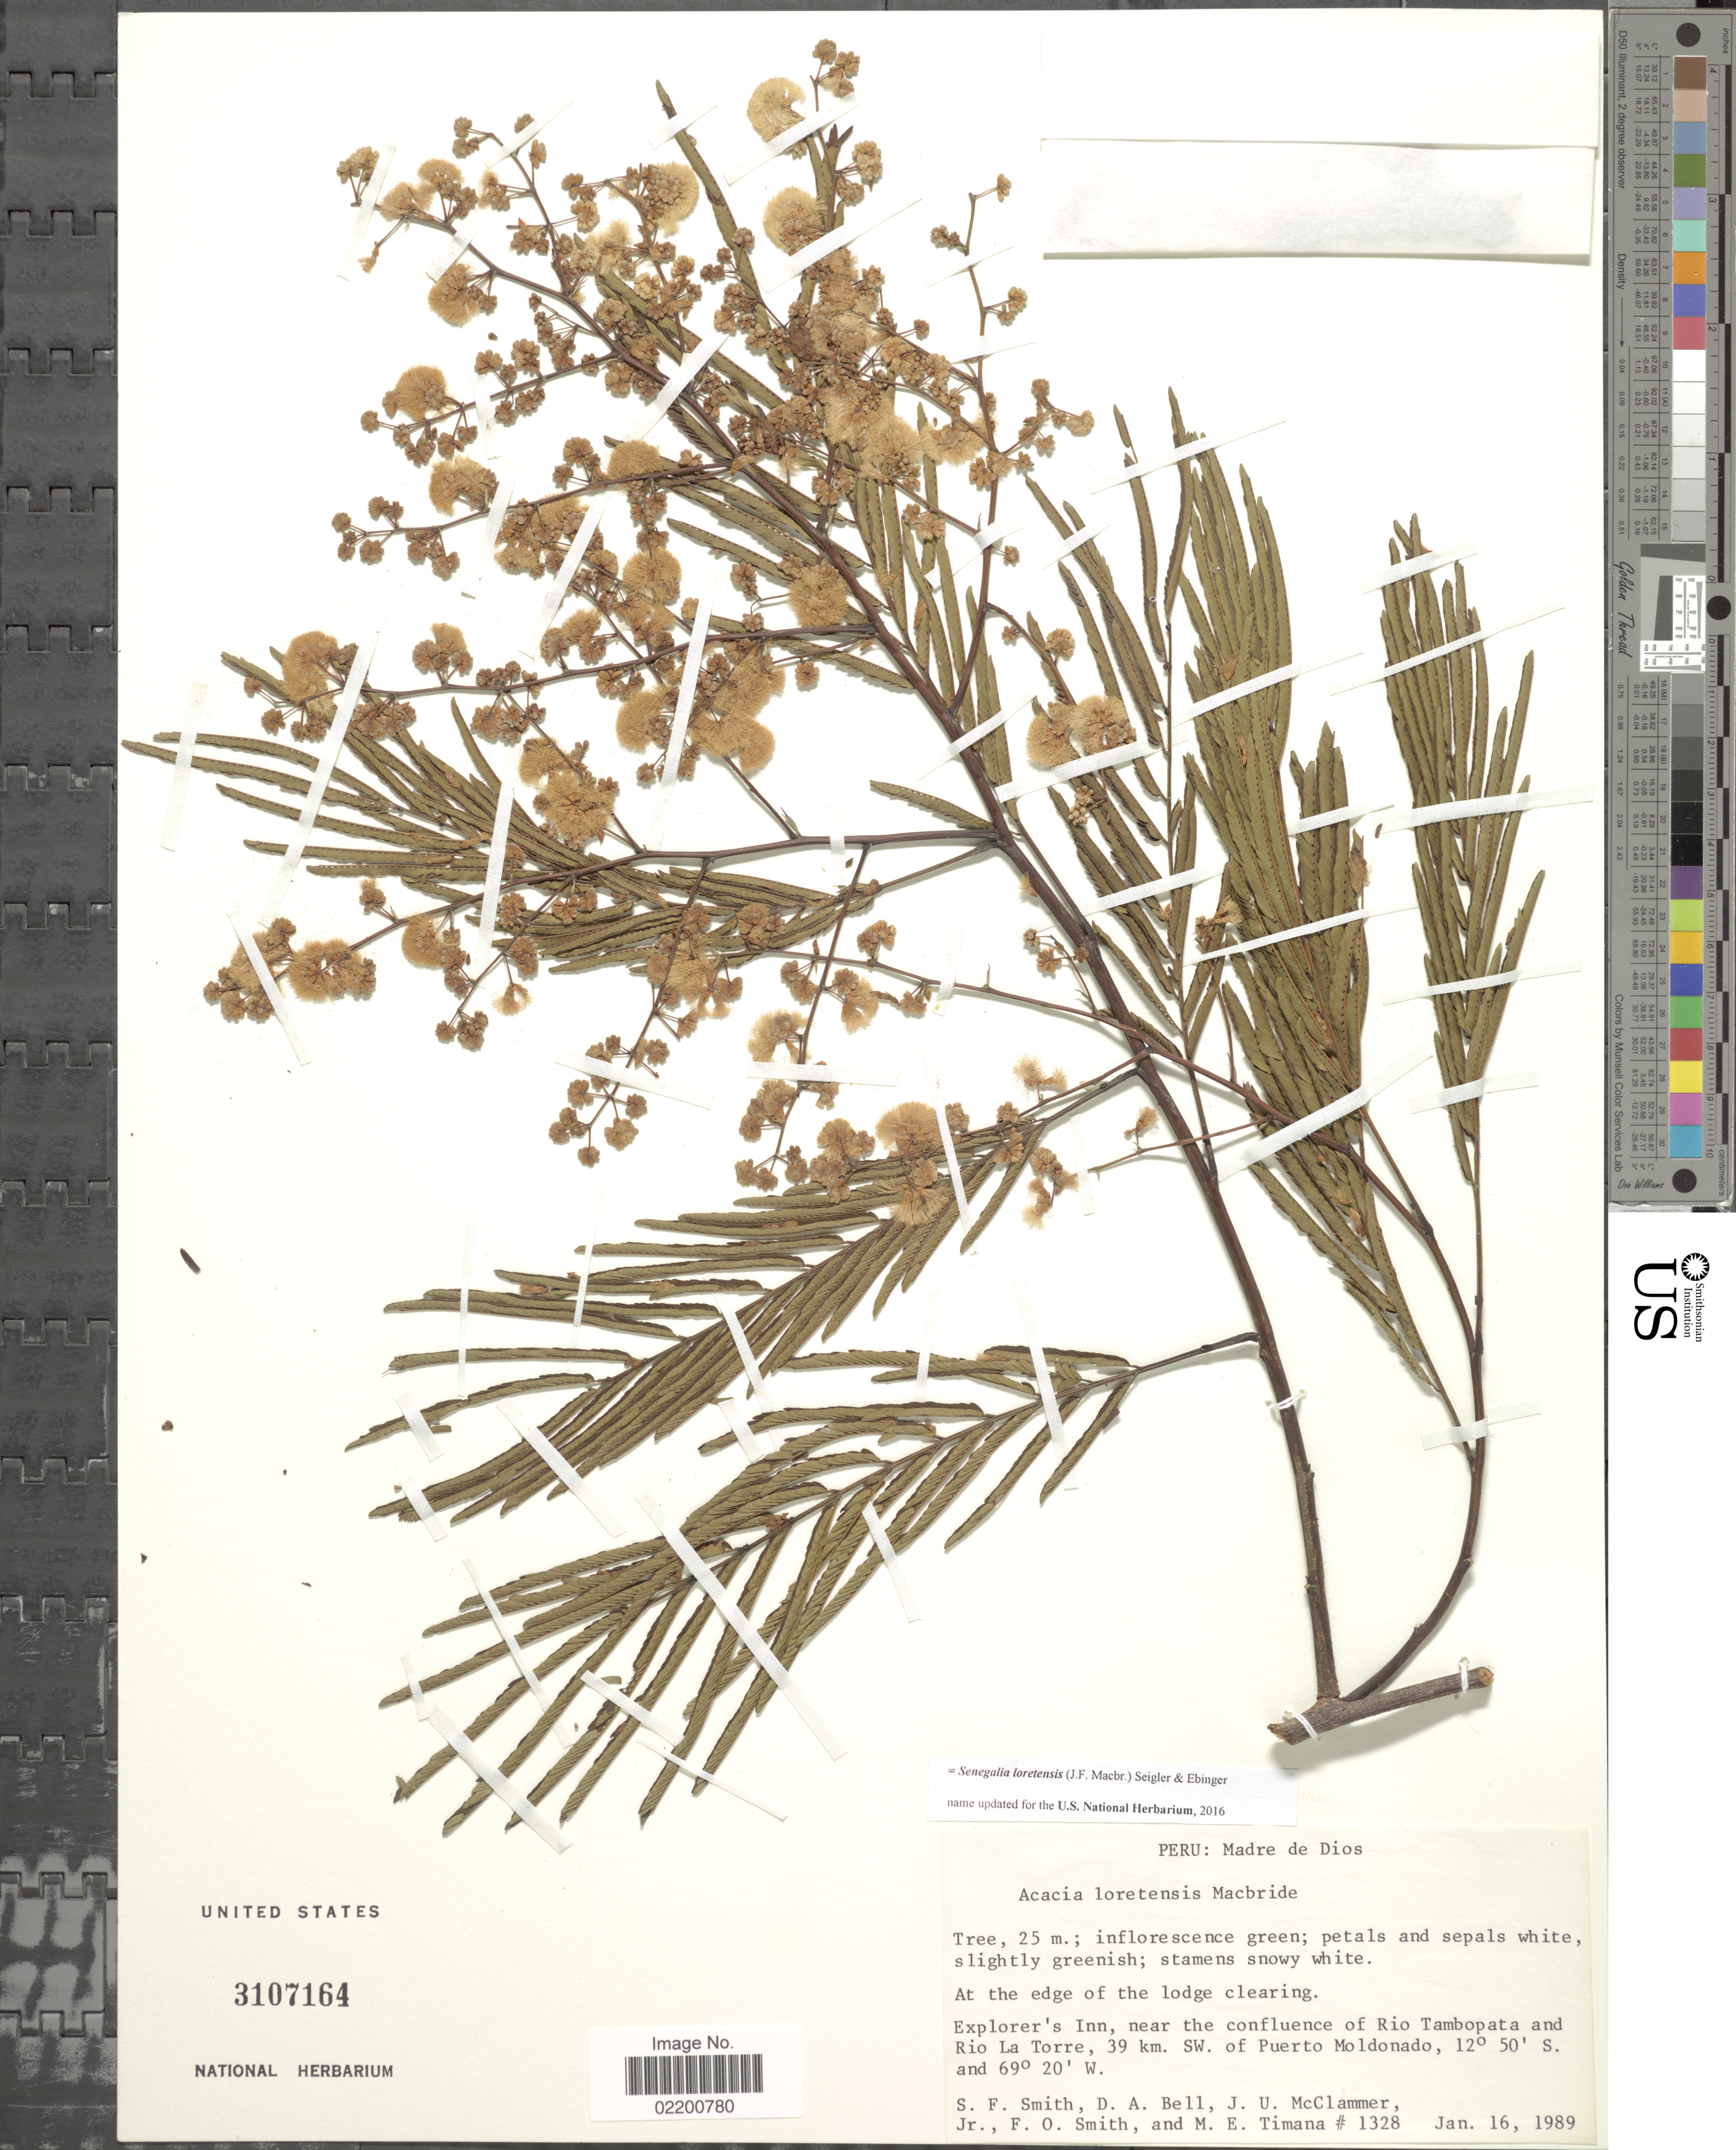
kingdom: Plantae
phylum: Tracheophyta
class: Magnoliopsida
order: Fabales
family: Fabaceae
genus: Senegalia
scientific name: Senegalia loretensis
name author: (J.F. Macbr.) Seigler & Ebinger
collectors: S.F. Smith, D. A. Bell, J. McClammer & F. Smith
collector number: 1328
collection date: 1989-01-16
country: Peru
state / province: Madre de Dios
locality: At the edge of the lodge clearing, Explorer's Inn, near the confluence of Rio Tambopata and Rio La Torre, 39 km. of Puerto Moldonado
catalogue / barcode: US 3107164